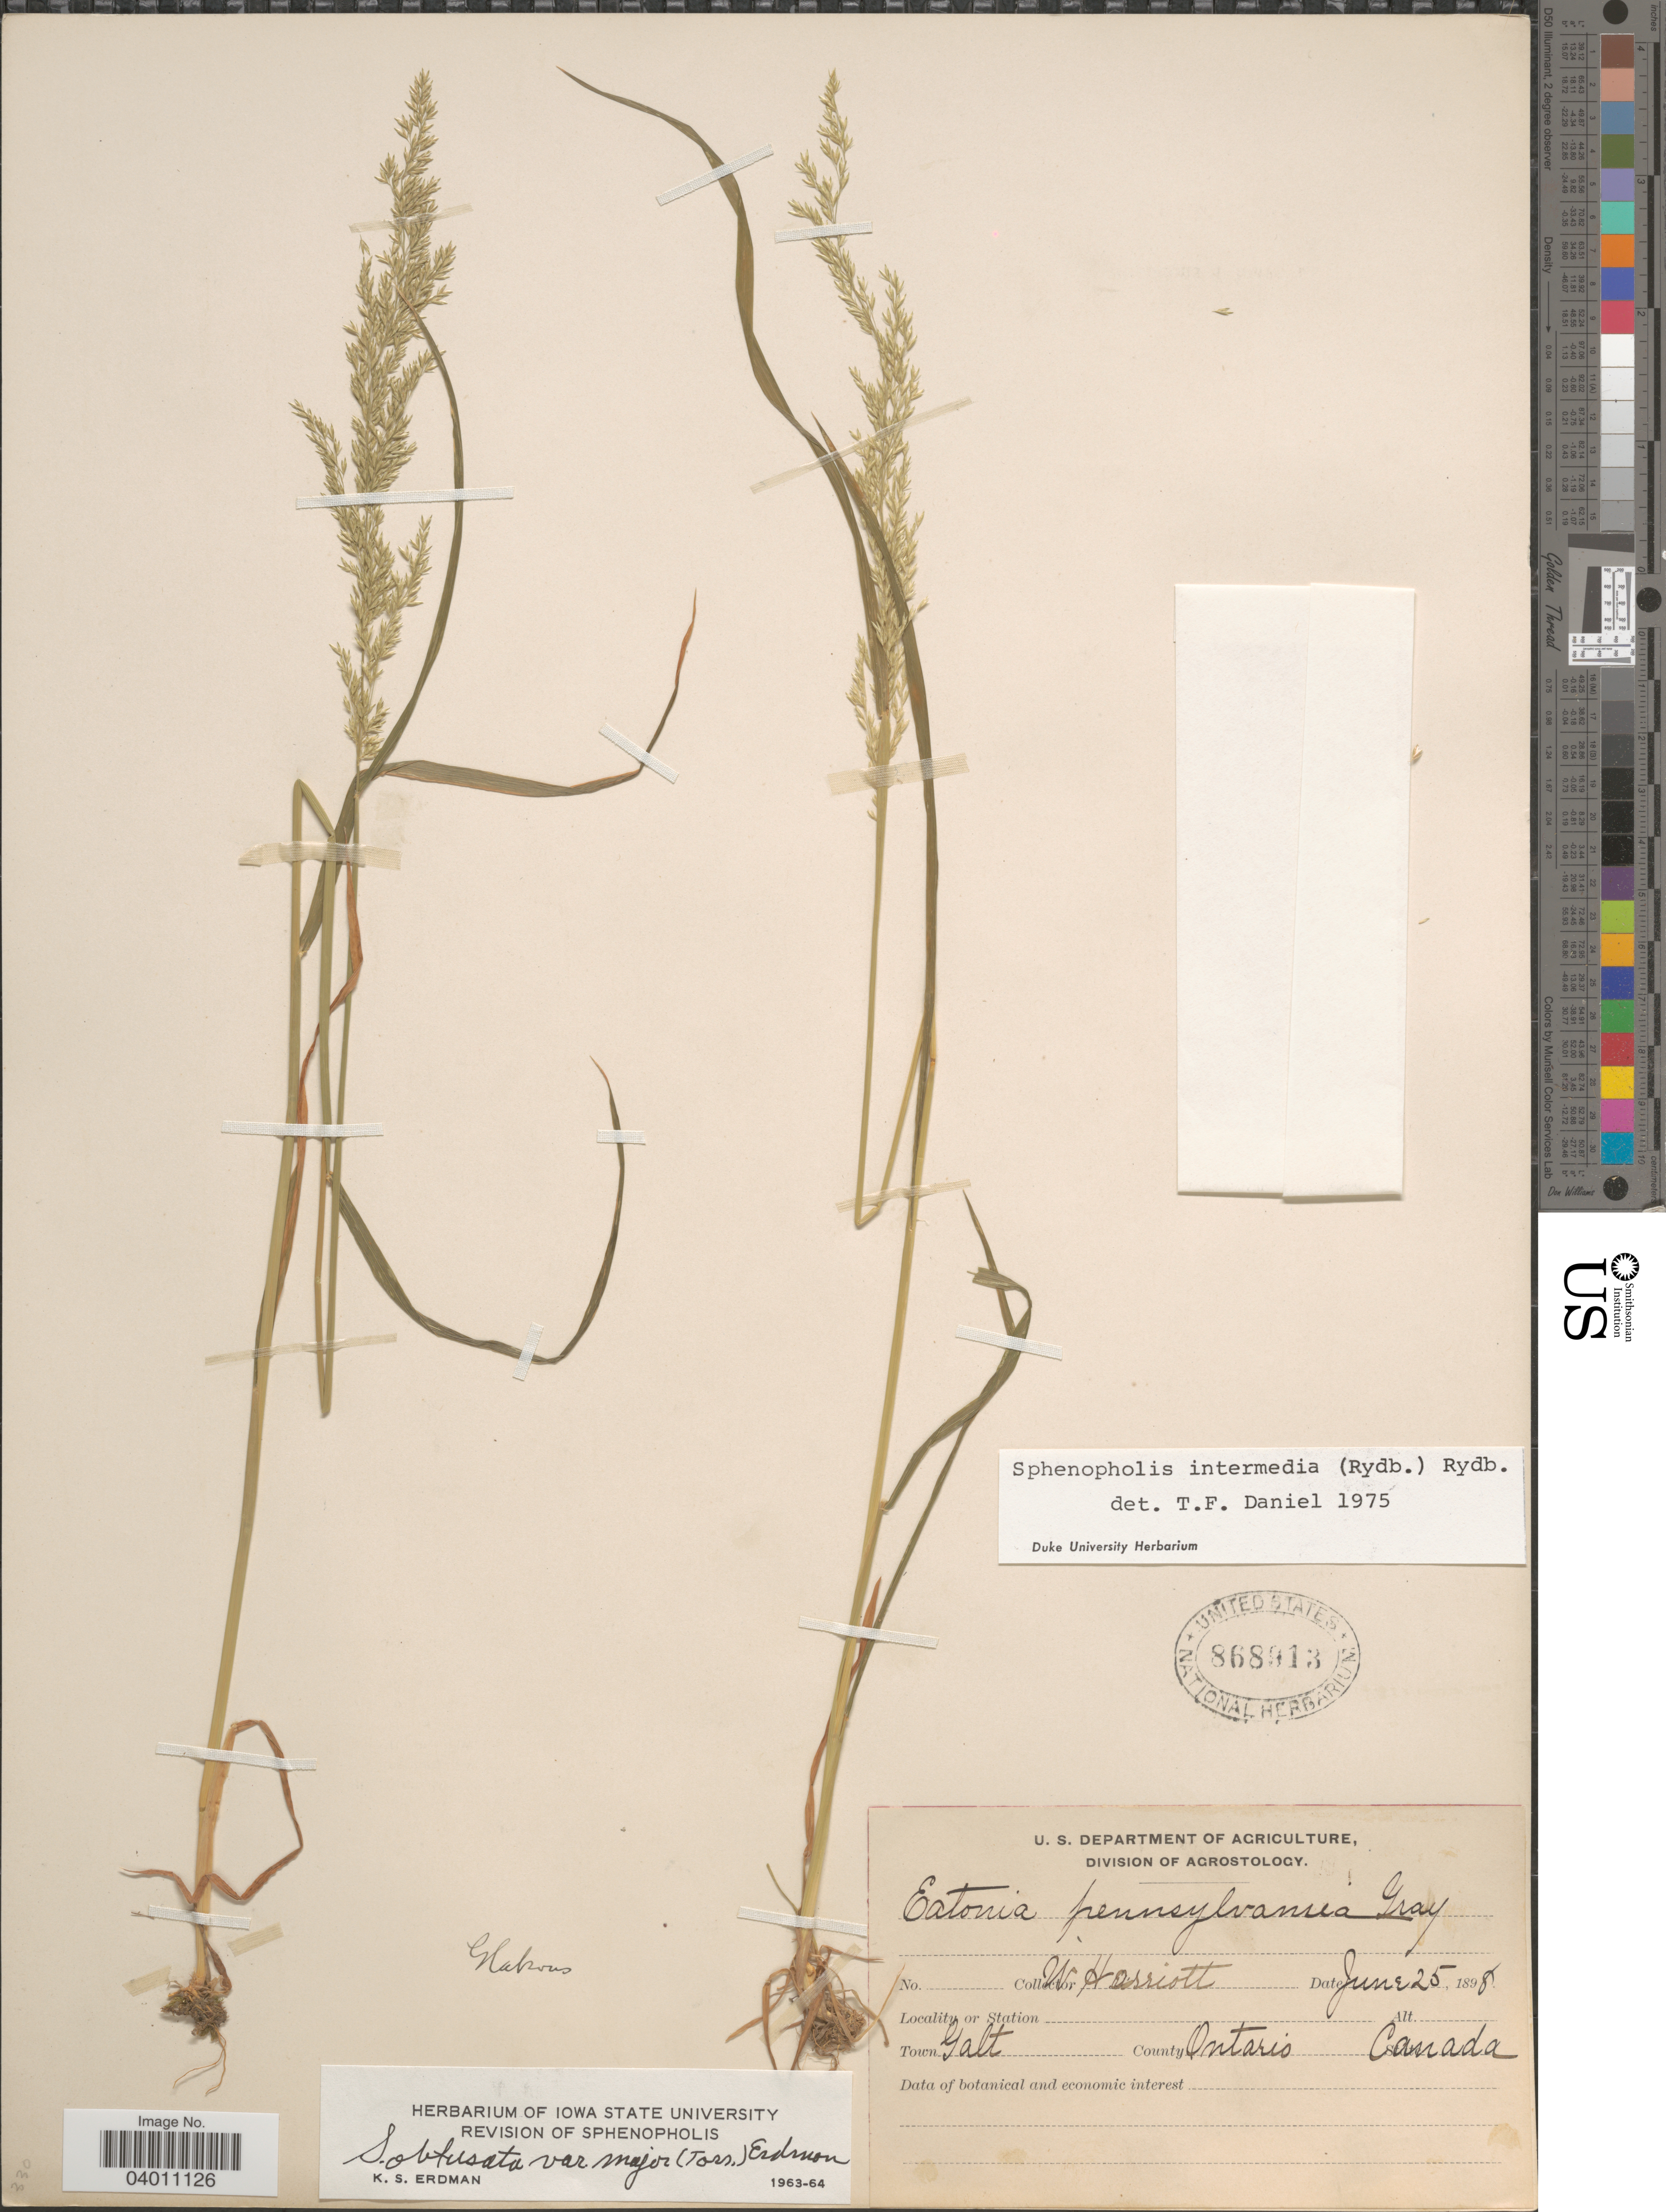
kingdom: Plantae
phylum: Tracheophyta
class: Liliopsida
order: Poales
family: Poaceae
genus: Sphenopholis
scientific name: Sphenopholis intermedia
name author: (Rydb.) Rydb.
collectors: W. Harriott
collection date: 1898-06-25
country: Canada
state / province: Ontario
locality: Town Galt. County Ontario.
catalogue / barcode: US 868913